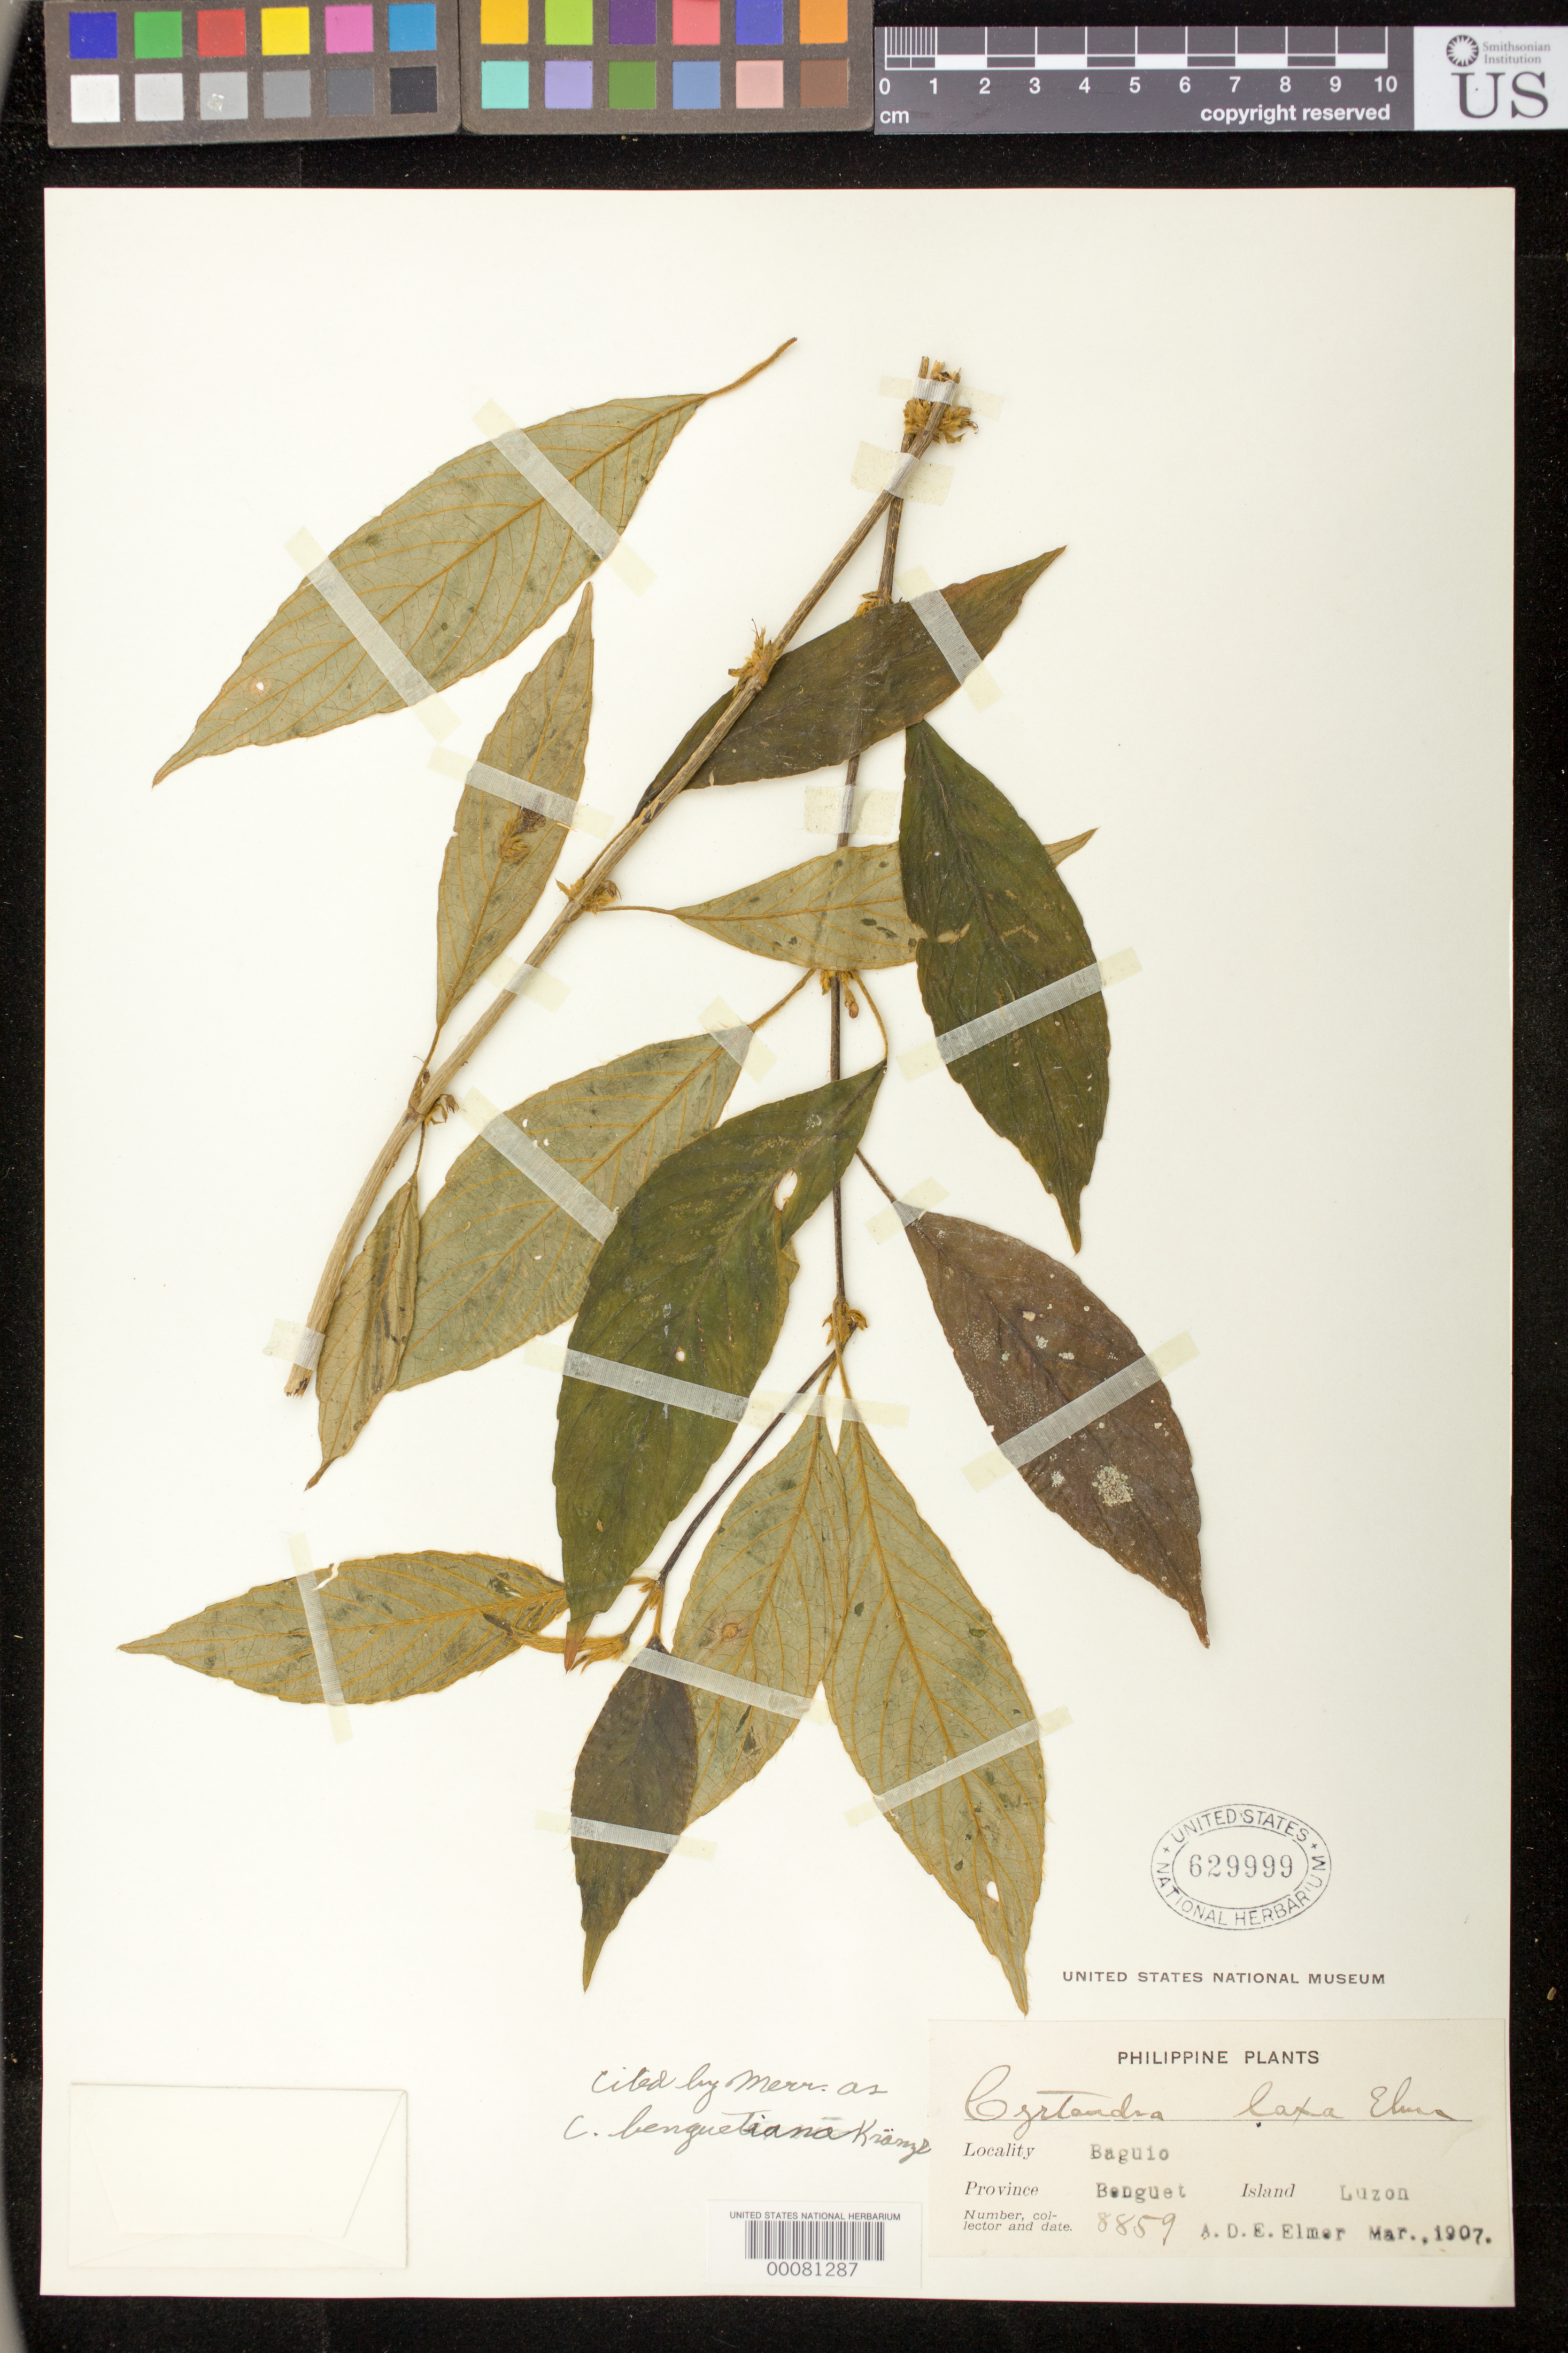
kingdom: Plantae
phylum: Tracheophyta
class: Magnoliopsida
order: Lamiales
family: Gesneriaceae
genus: Cyrtandra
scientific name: Cyrtandra benguetiana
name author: Kraenzl.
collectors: A. D. E. Elmer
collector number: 8859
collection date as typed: Mar 1907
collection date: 1907-03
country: Philippines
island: Luzon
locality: Benguet, Baguio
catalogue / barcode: US 629999